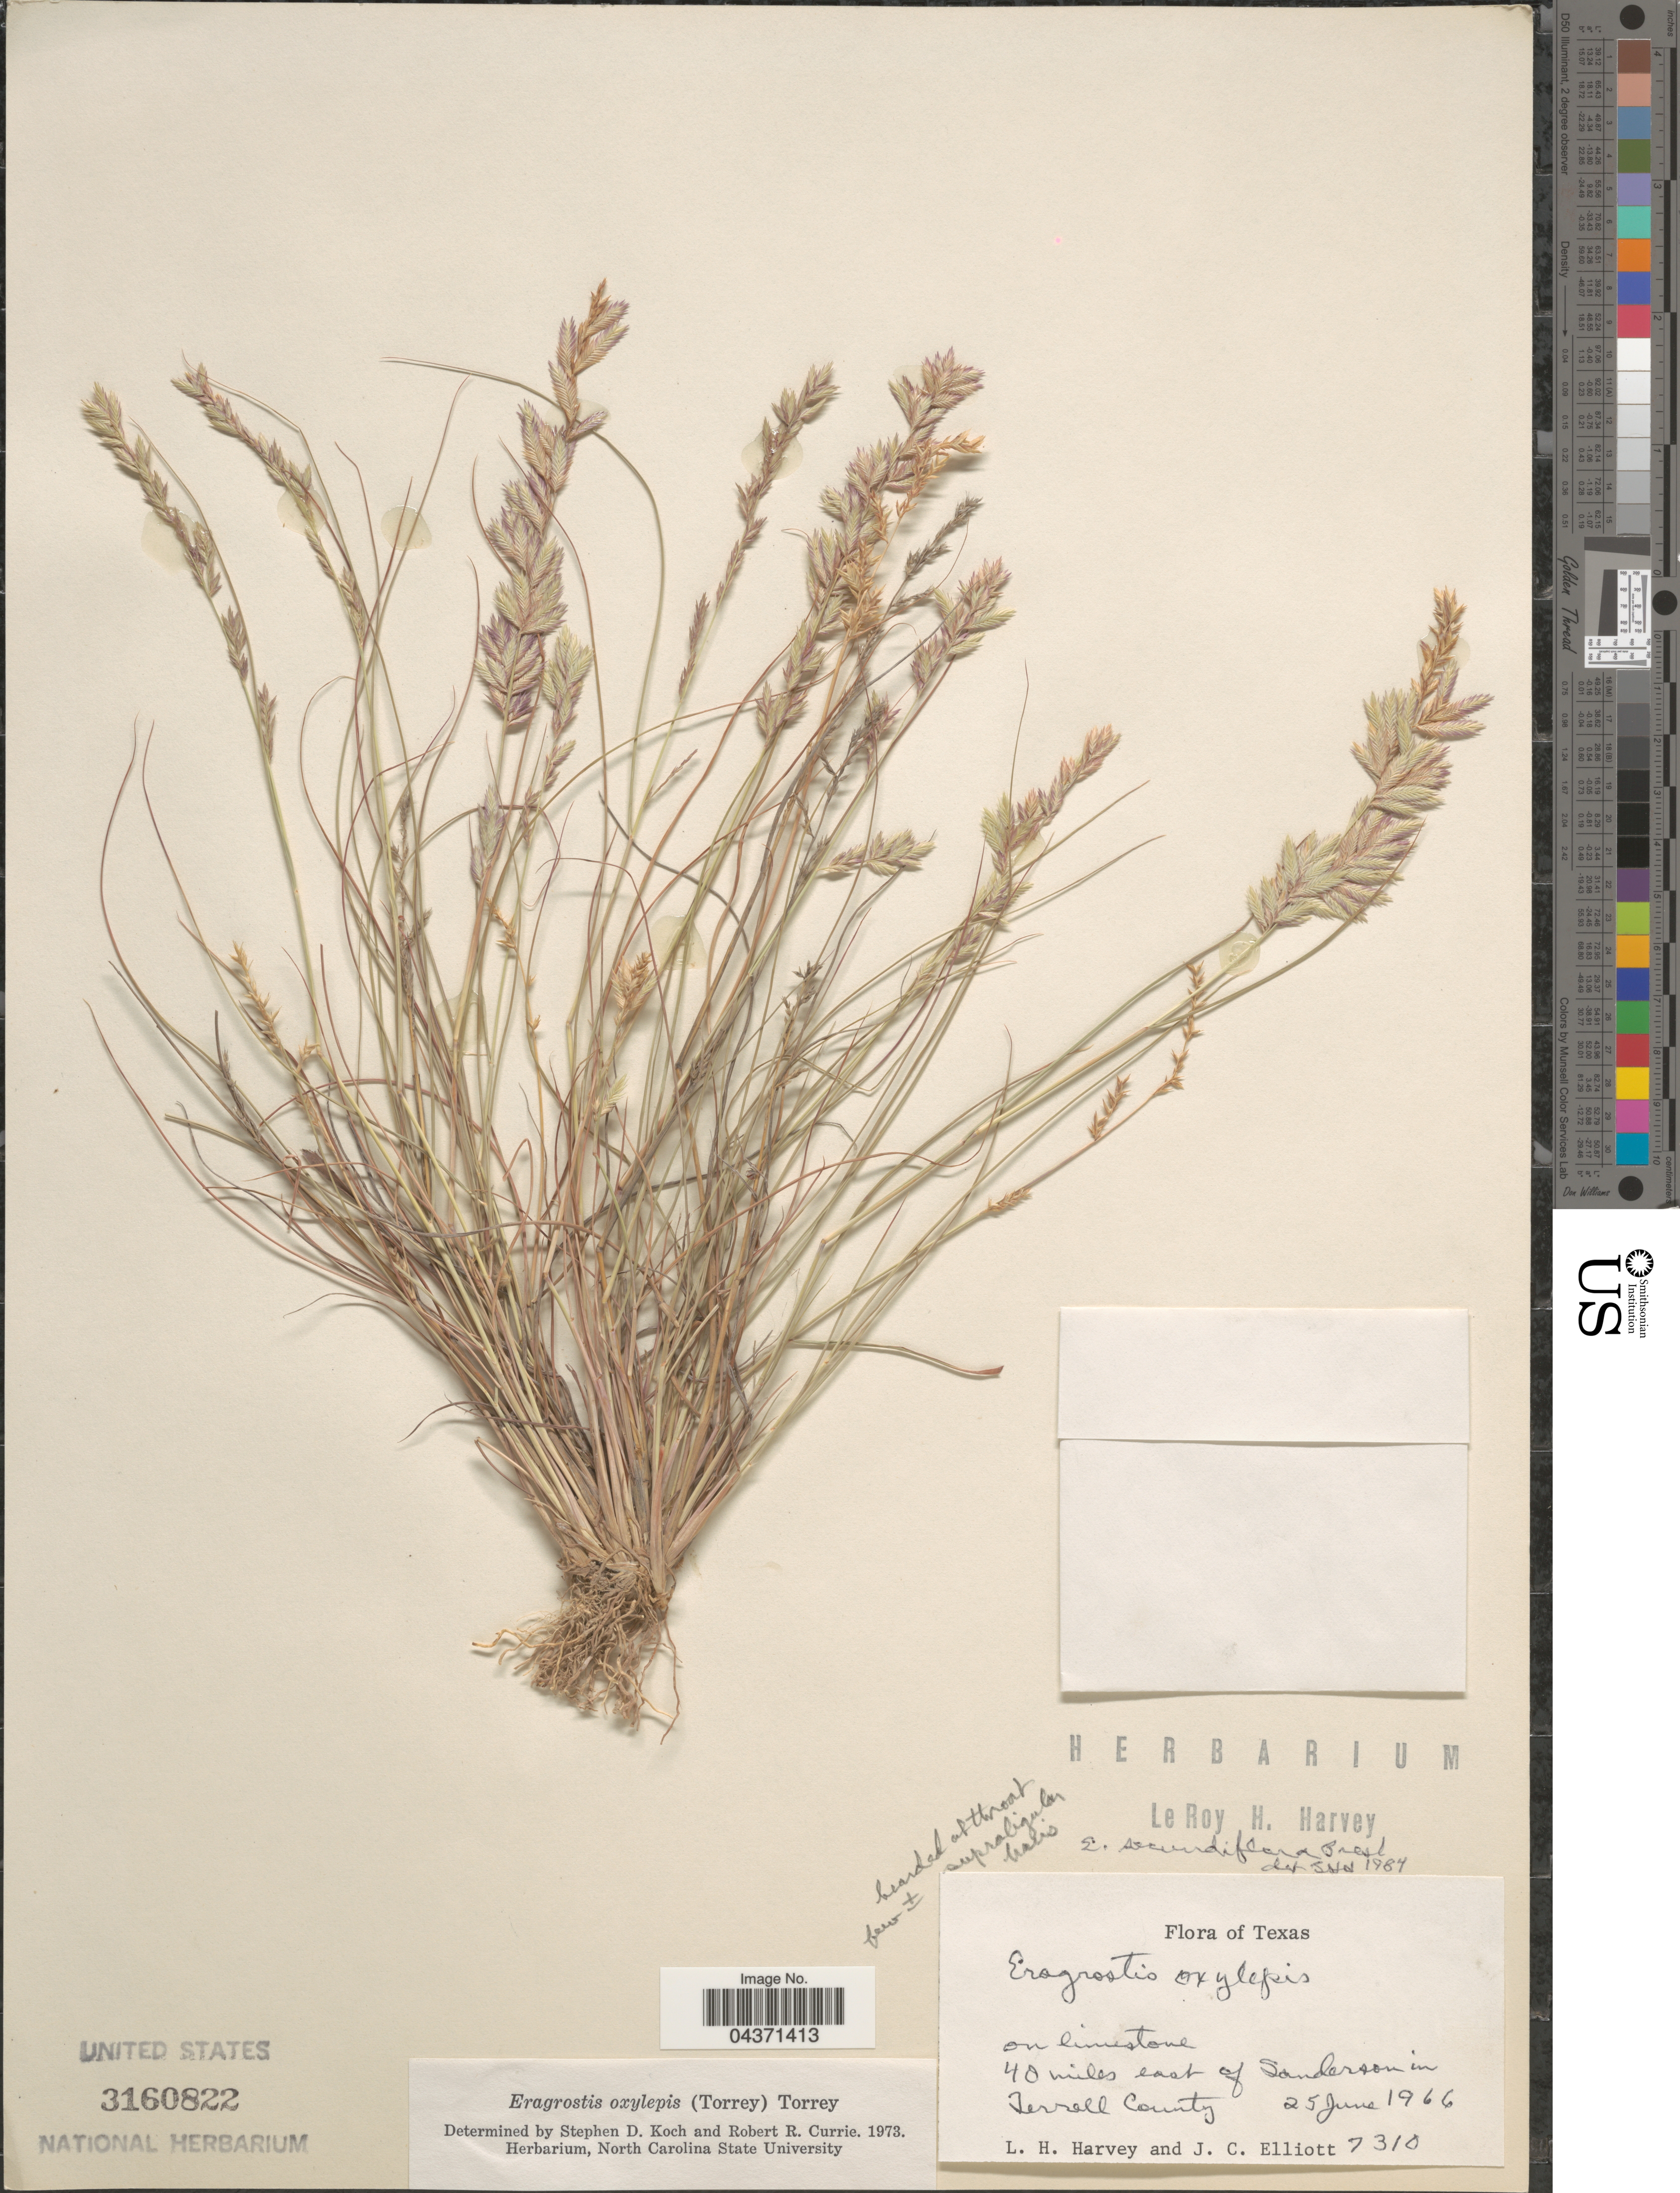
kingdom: Plantae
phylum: Tracheophyta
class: Liliopsida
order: Poales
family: Poaceae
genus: Eragrostis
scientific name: Eragrostis secundiflora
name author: J. Presl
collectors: L. H. Harvey & J. C. Elliott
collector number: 7310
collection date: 1966-06-25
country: United States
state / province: Texas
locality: On limestone. 48 miles east of Sanderson in Terrell County.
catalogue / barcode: US 3160822